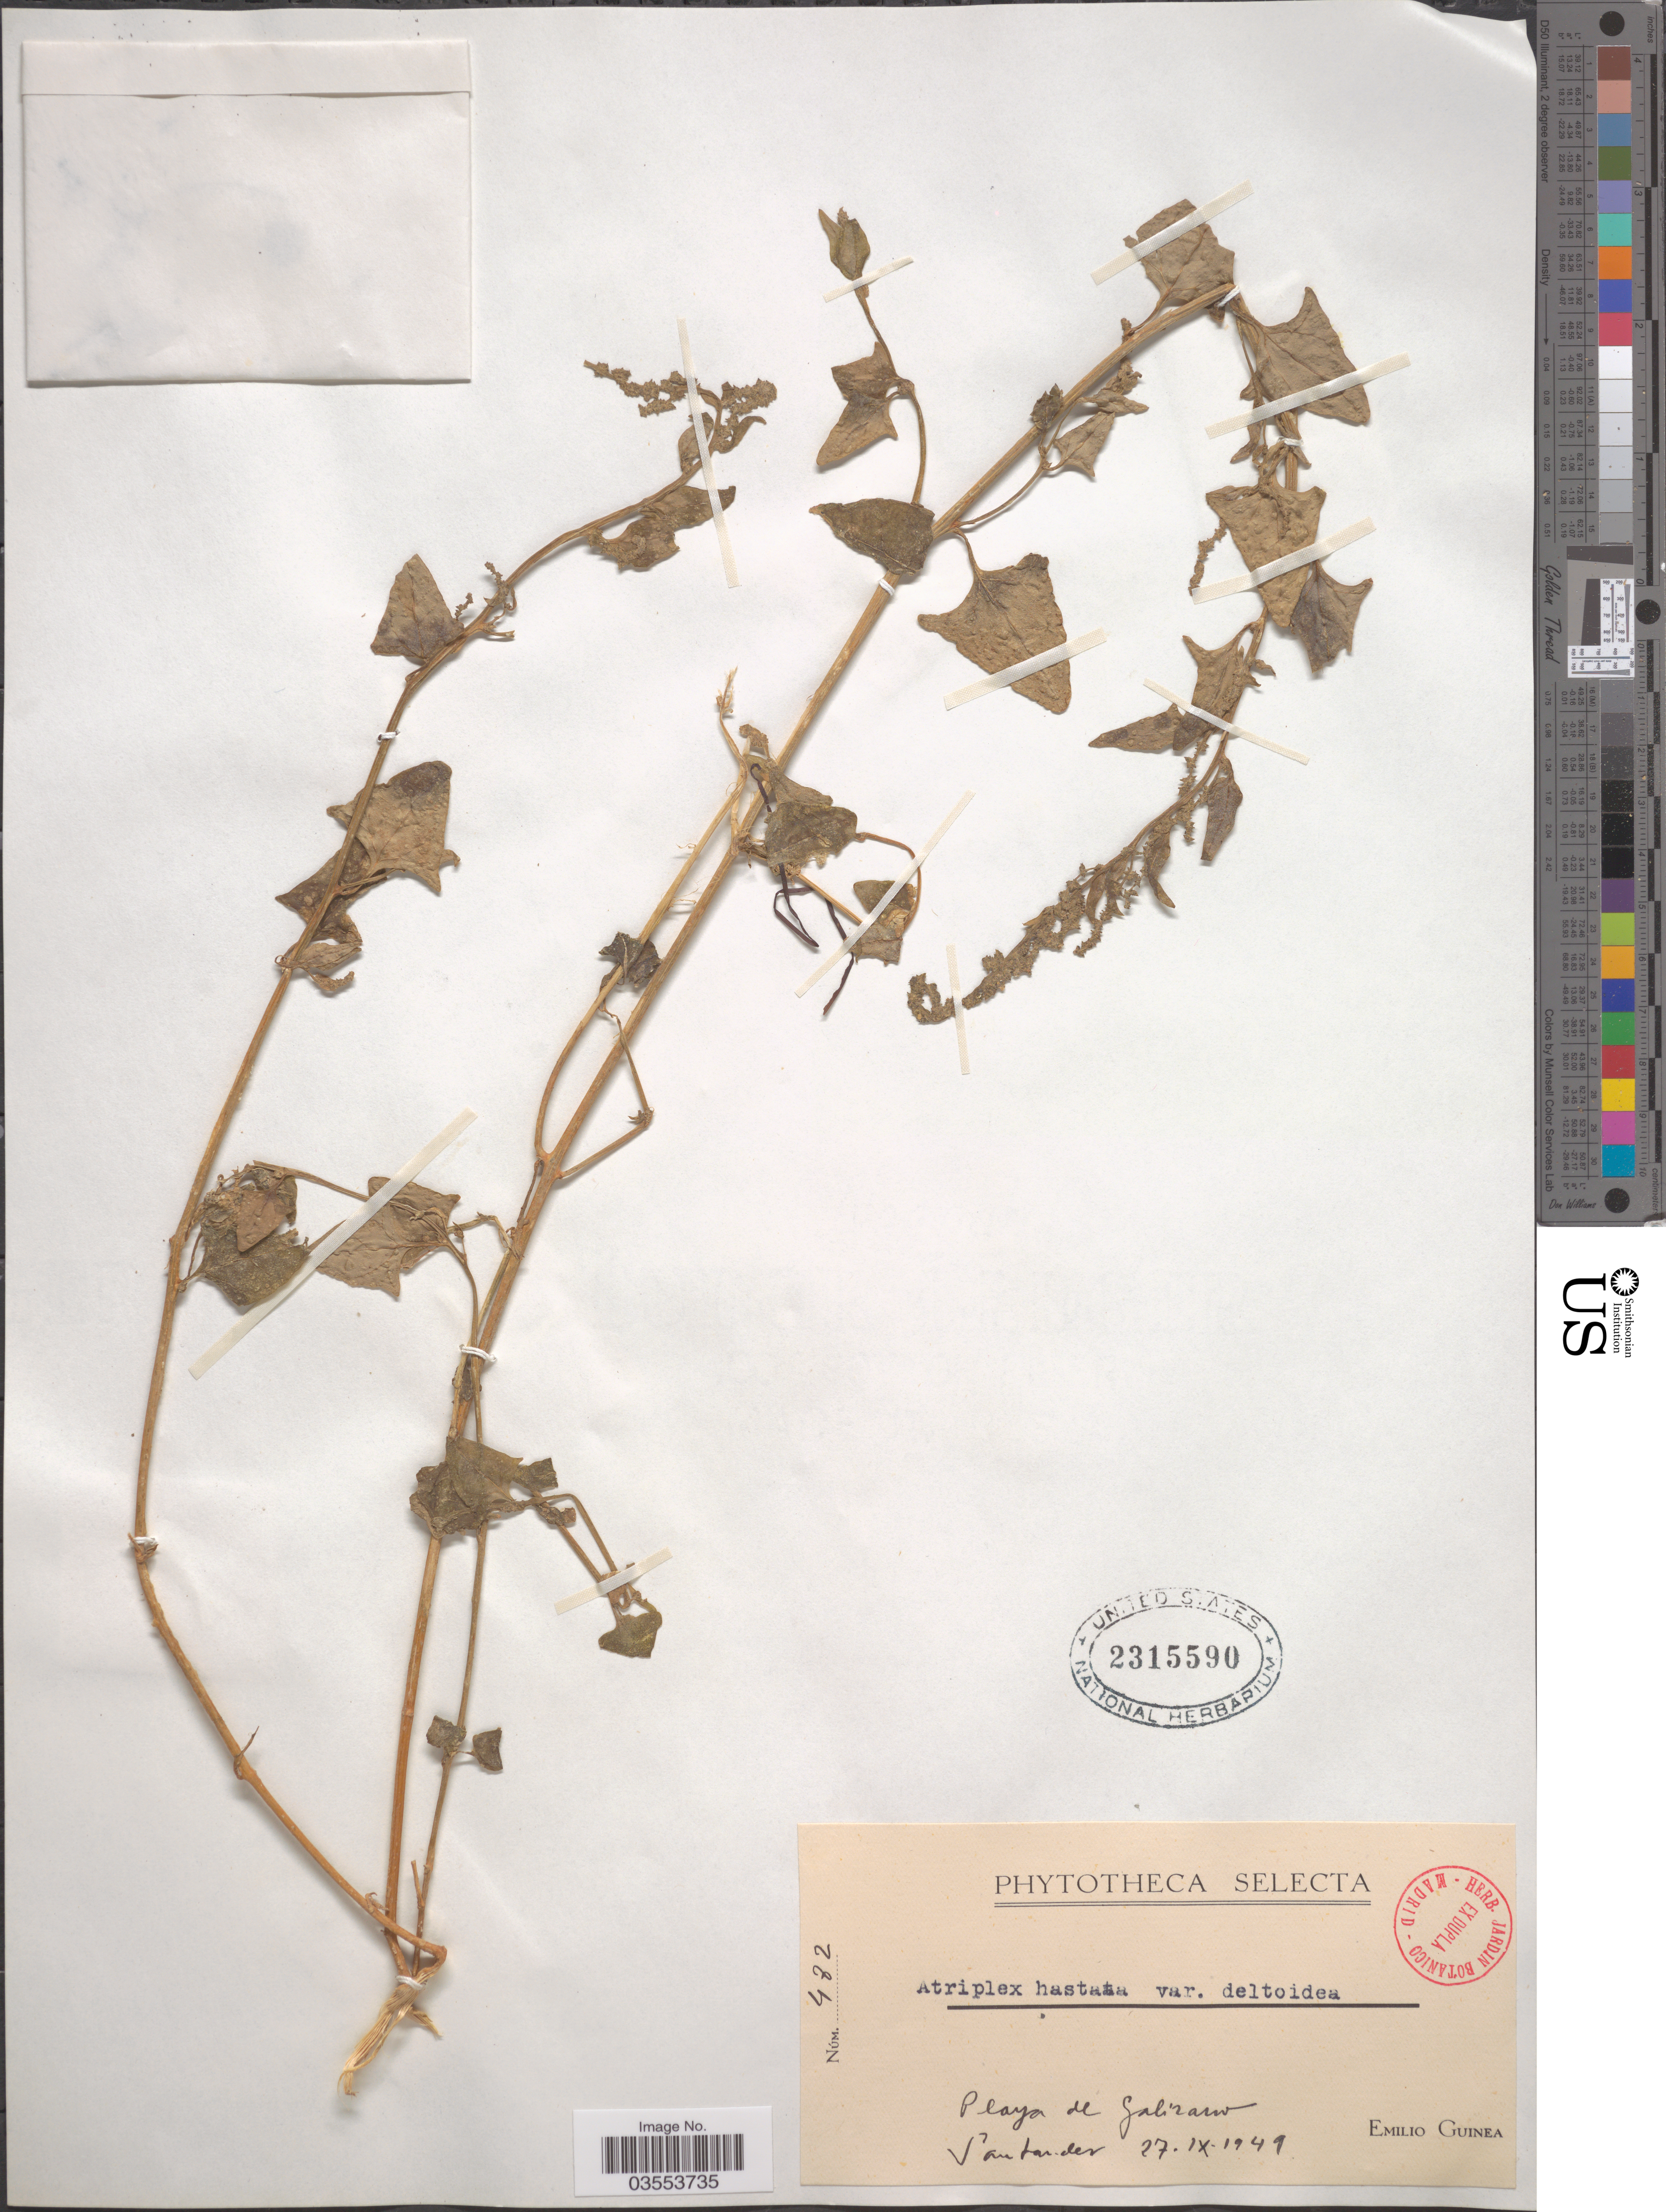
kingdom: Plantae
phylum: Tracheophyta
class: Magnoliopsida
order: Caryophyllales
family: Amaranthaceae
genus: Atriplex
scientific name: Atriplex hastata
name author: L.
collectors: E. Guinea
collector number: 482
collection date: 1949-09-27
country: Spain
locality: Playa de Galizano. Santander.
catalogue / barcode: US 2315590